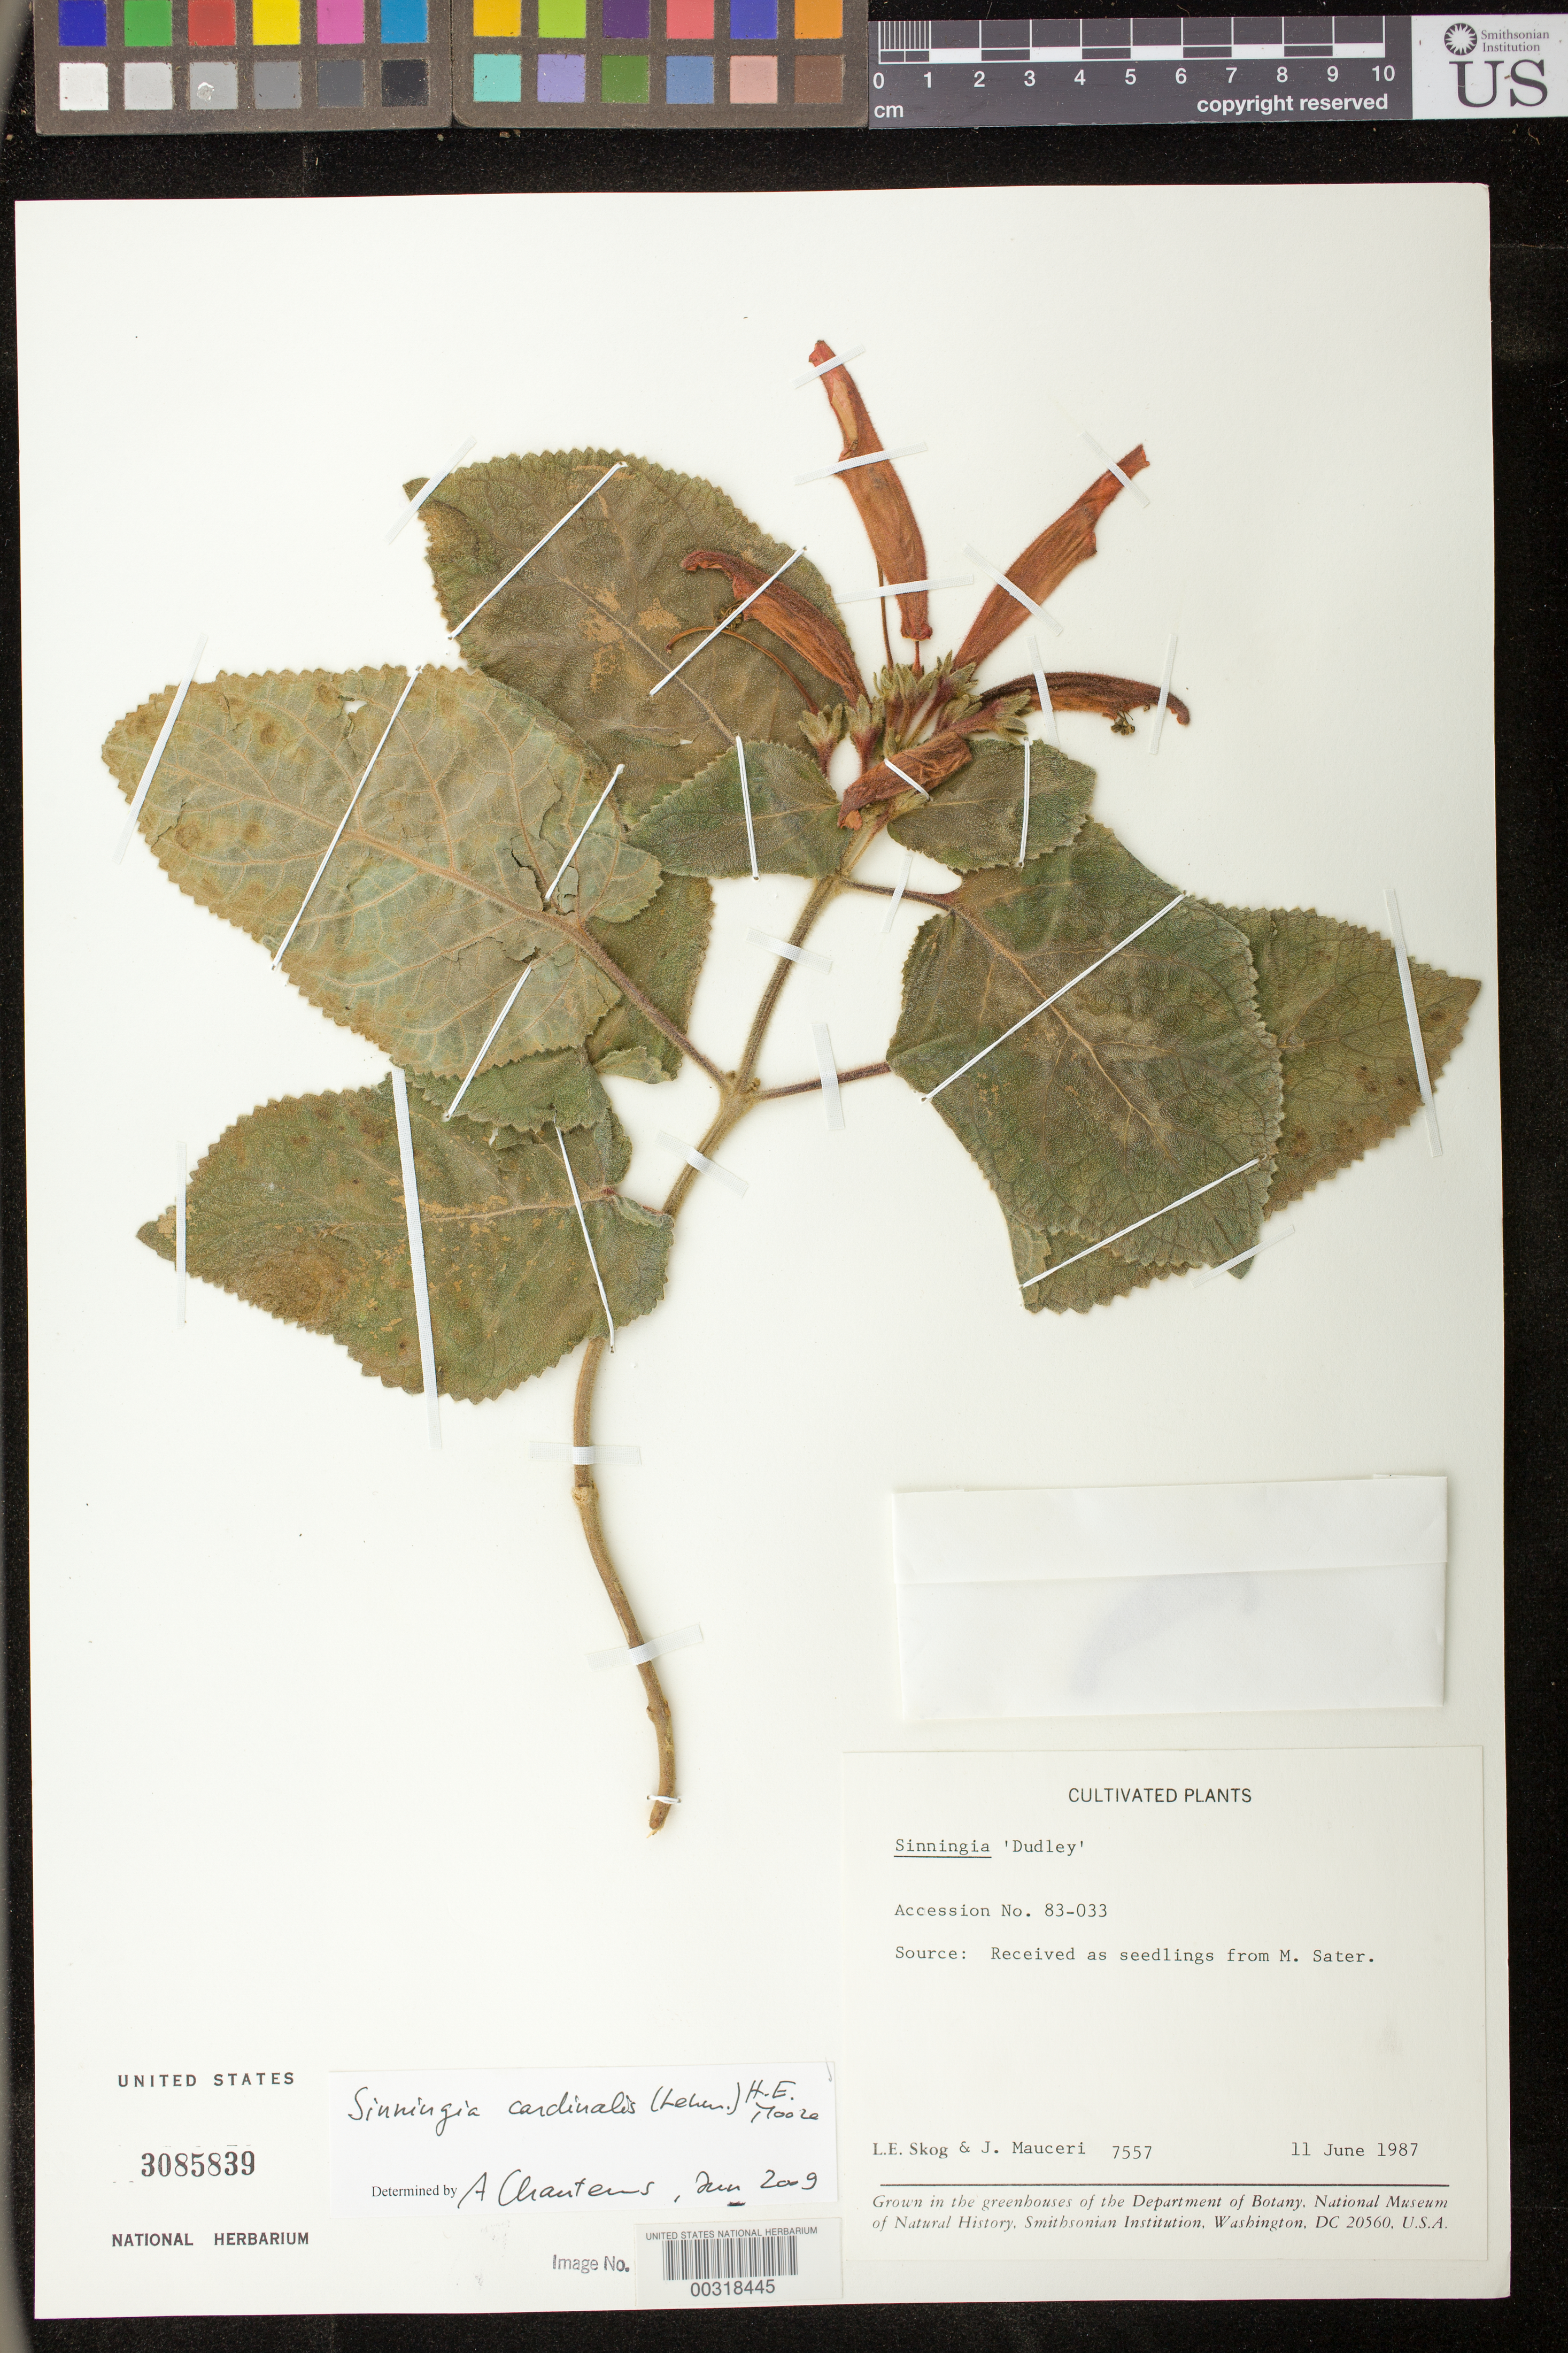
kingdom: Plantae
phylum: Tracheophyta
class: Magnoliopsida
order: Lamiales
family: Gesneriaceae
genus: Sinningia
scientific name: Sinningia cardinalis 'Dudley'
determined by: Chautems, A. P.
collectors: L. E. Skog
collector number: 7557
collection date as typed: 11 Jun 1987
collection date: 1987-06-11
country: United States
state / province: District of Columbia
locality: Grown in the greenhouses of the Dept. of Botany, National Museum of Natural History, Smithsonian Institution, Washington, DC, U.S.A.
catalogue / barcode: US 3085839